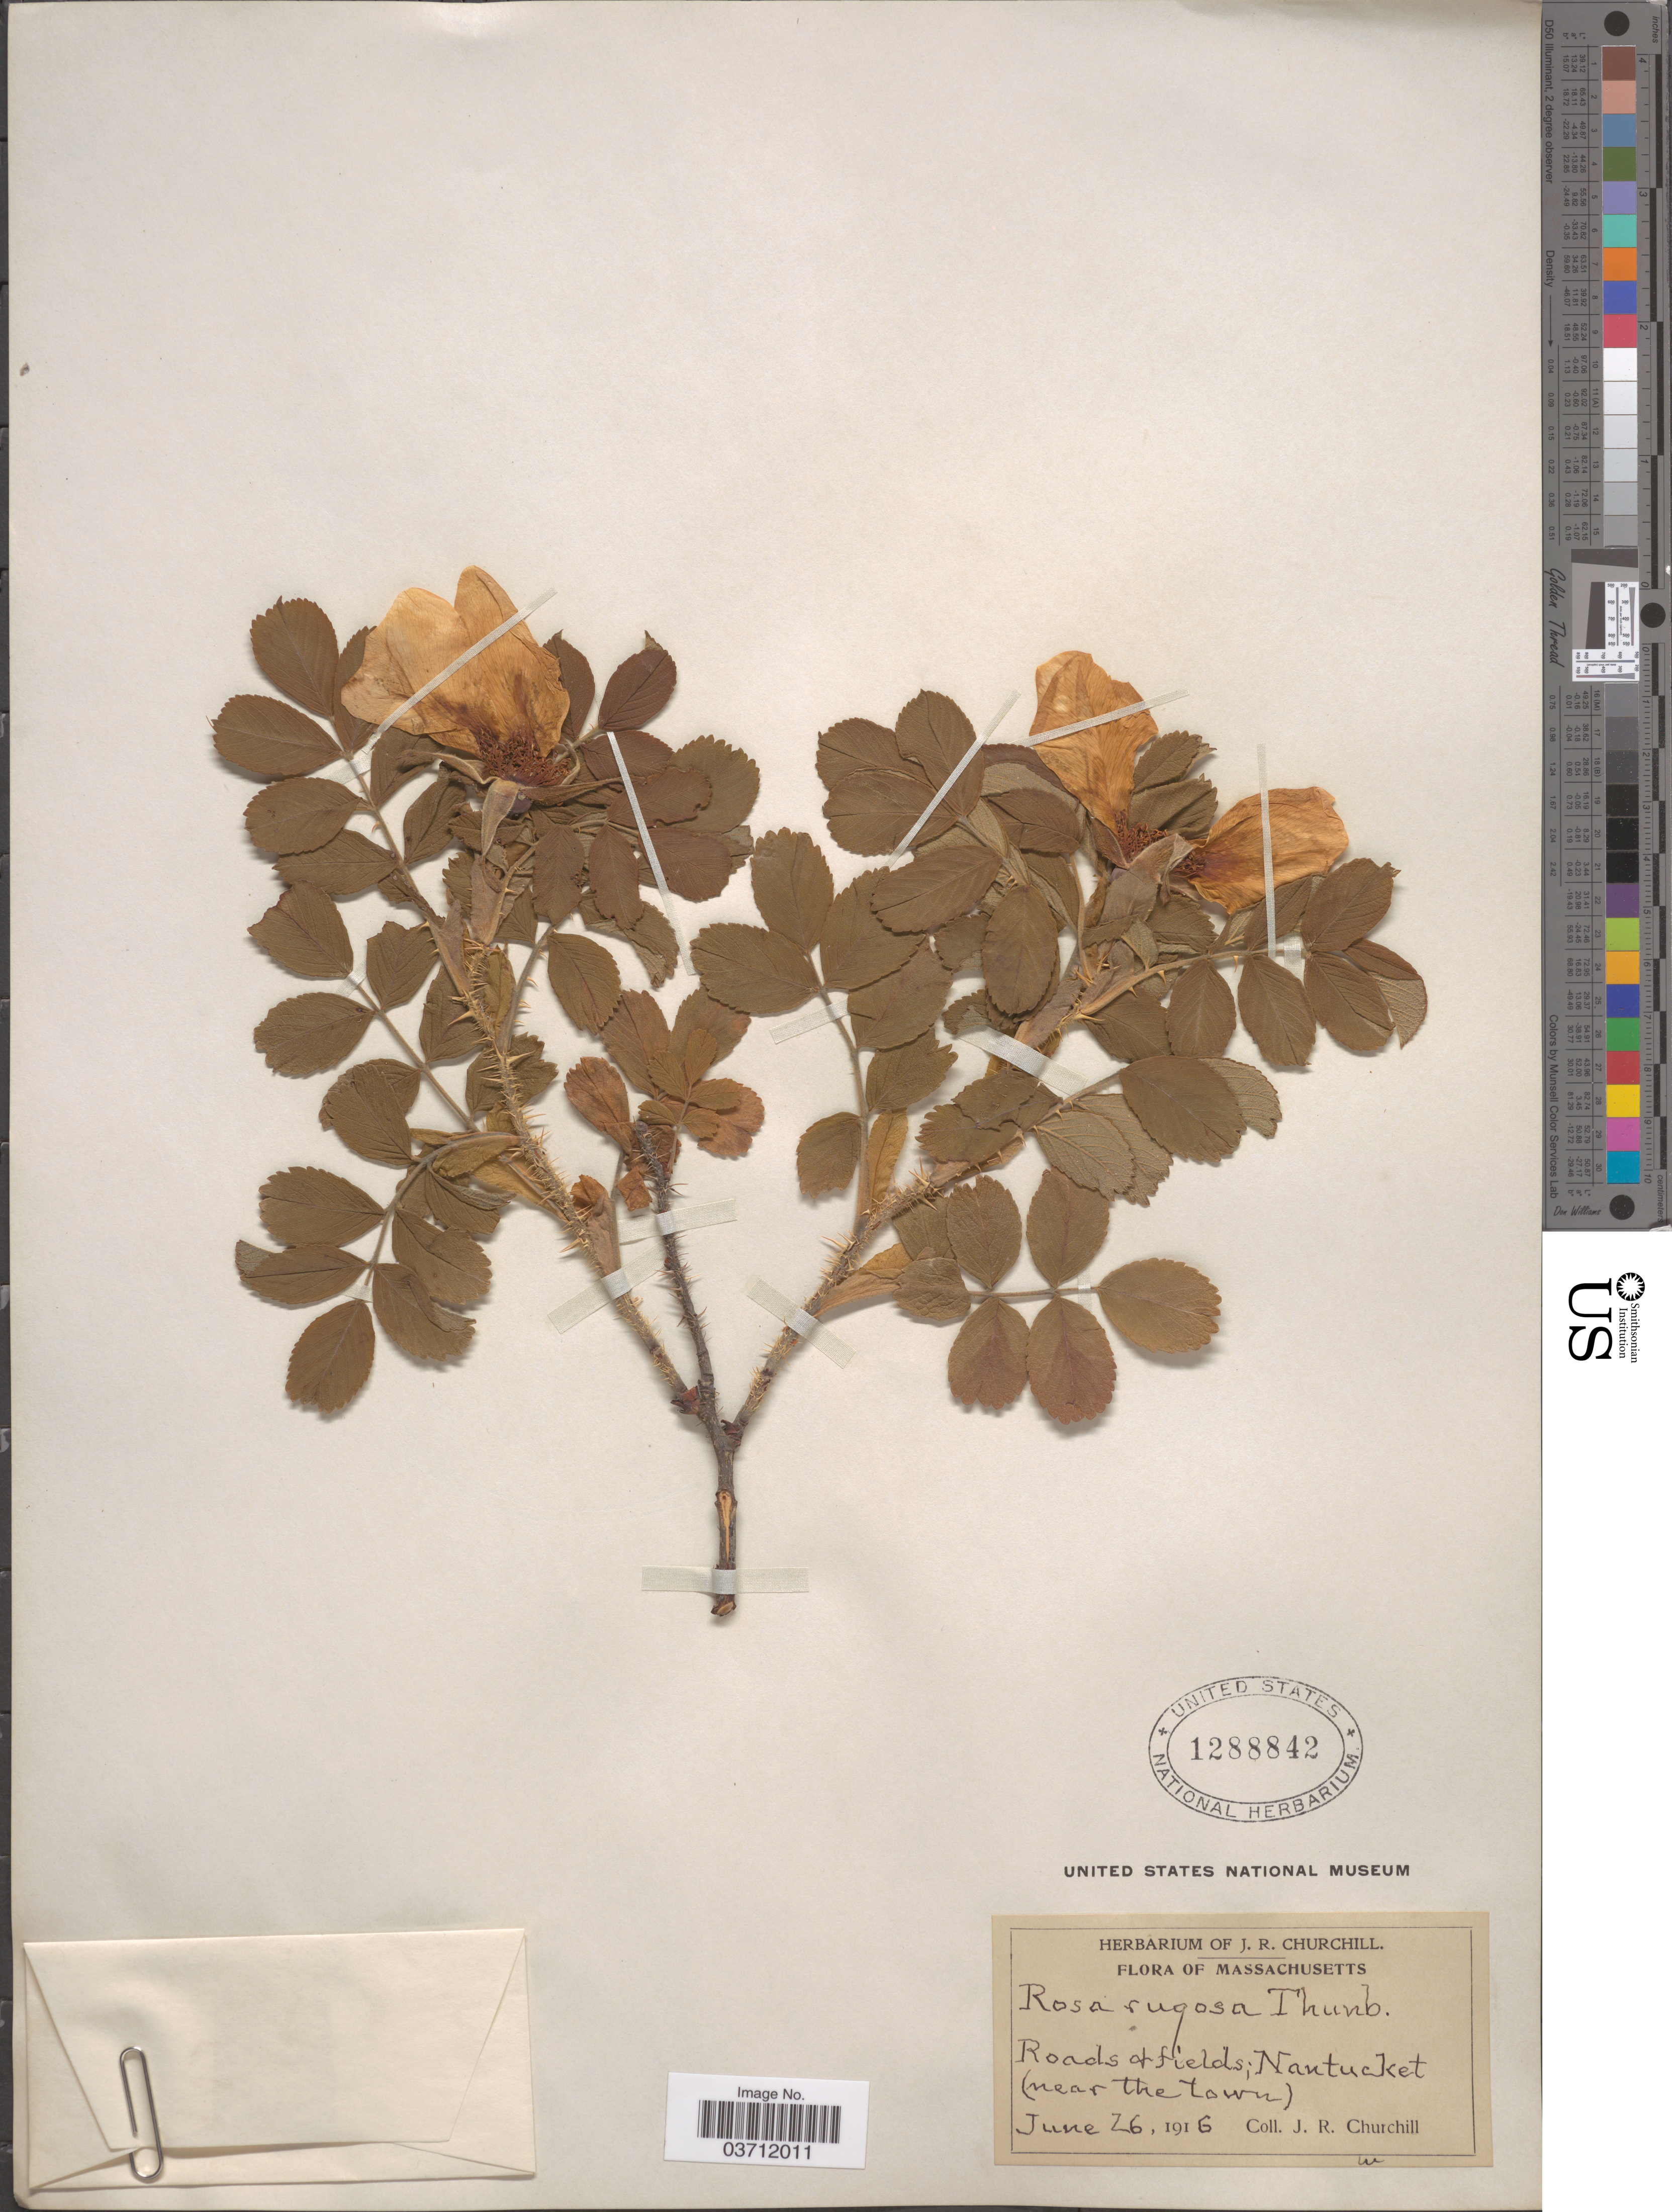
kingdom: Plantae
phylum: Tracheophyta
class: Magnoliopsida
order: Rosales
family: Rosaceae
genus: Rosa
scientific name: Rosa rugosa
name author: Thunb.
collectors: J. Churchill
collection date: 1916-06-26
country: United States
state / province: Massachusetts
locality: Roads of fields; Nantucket (near The Town).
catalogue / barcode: US 1288842